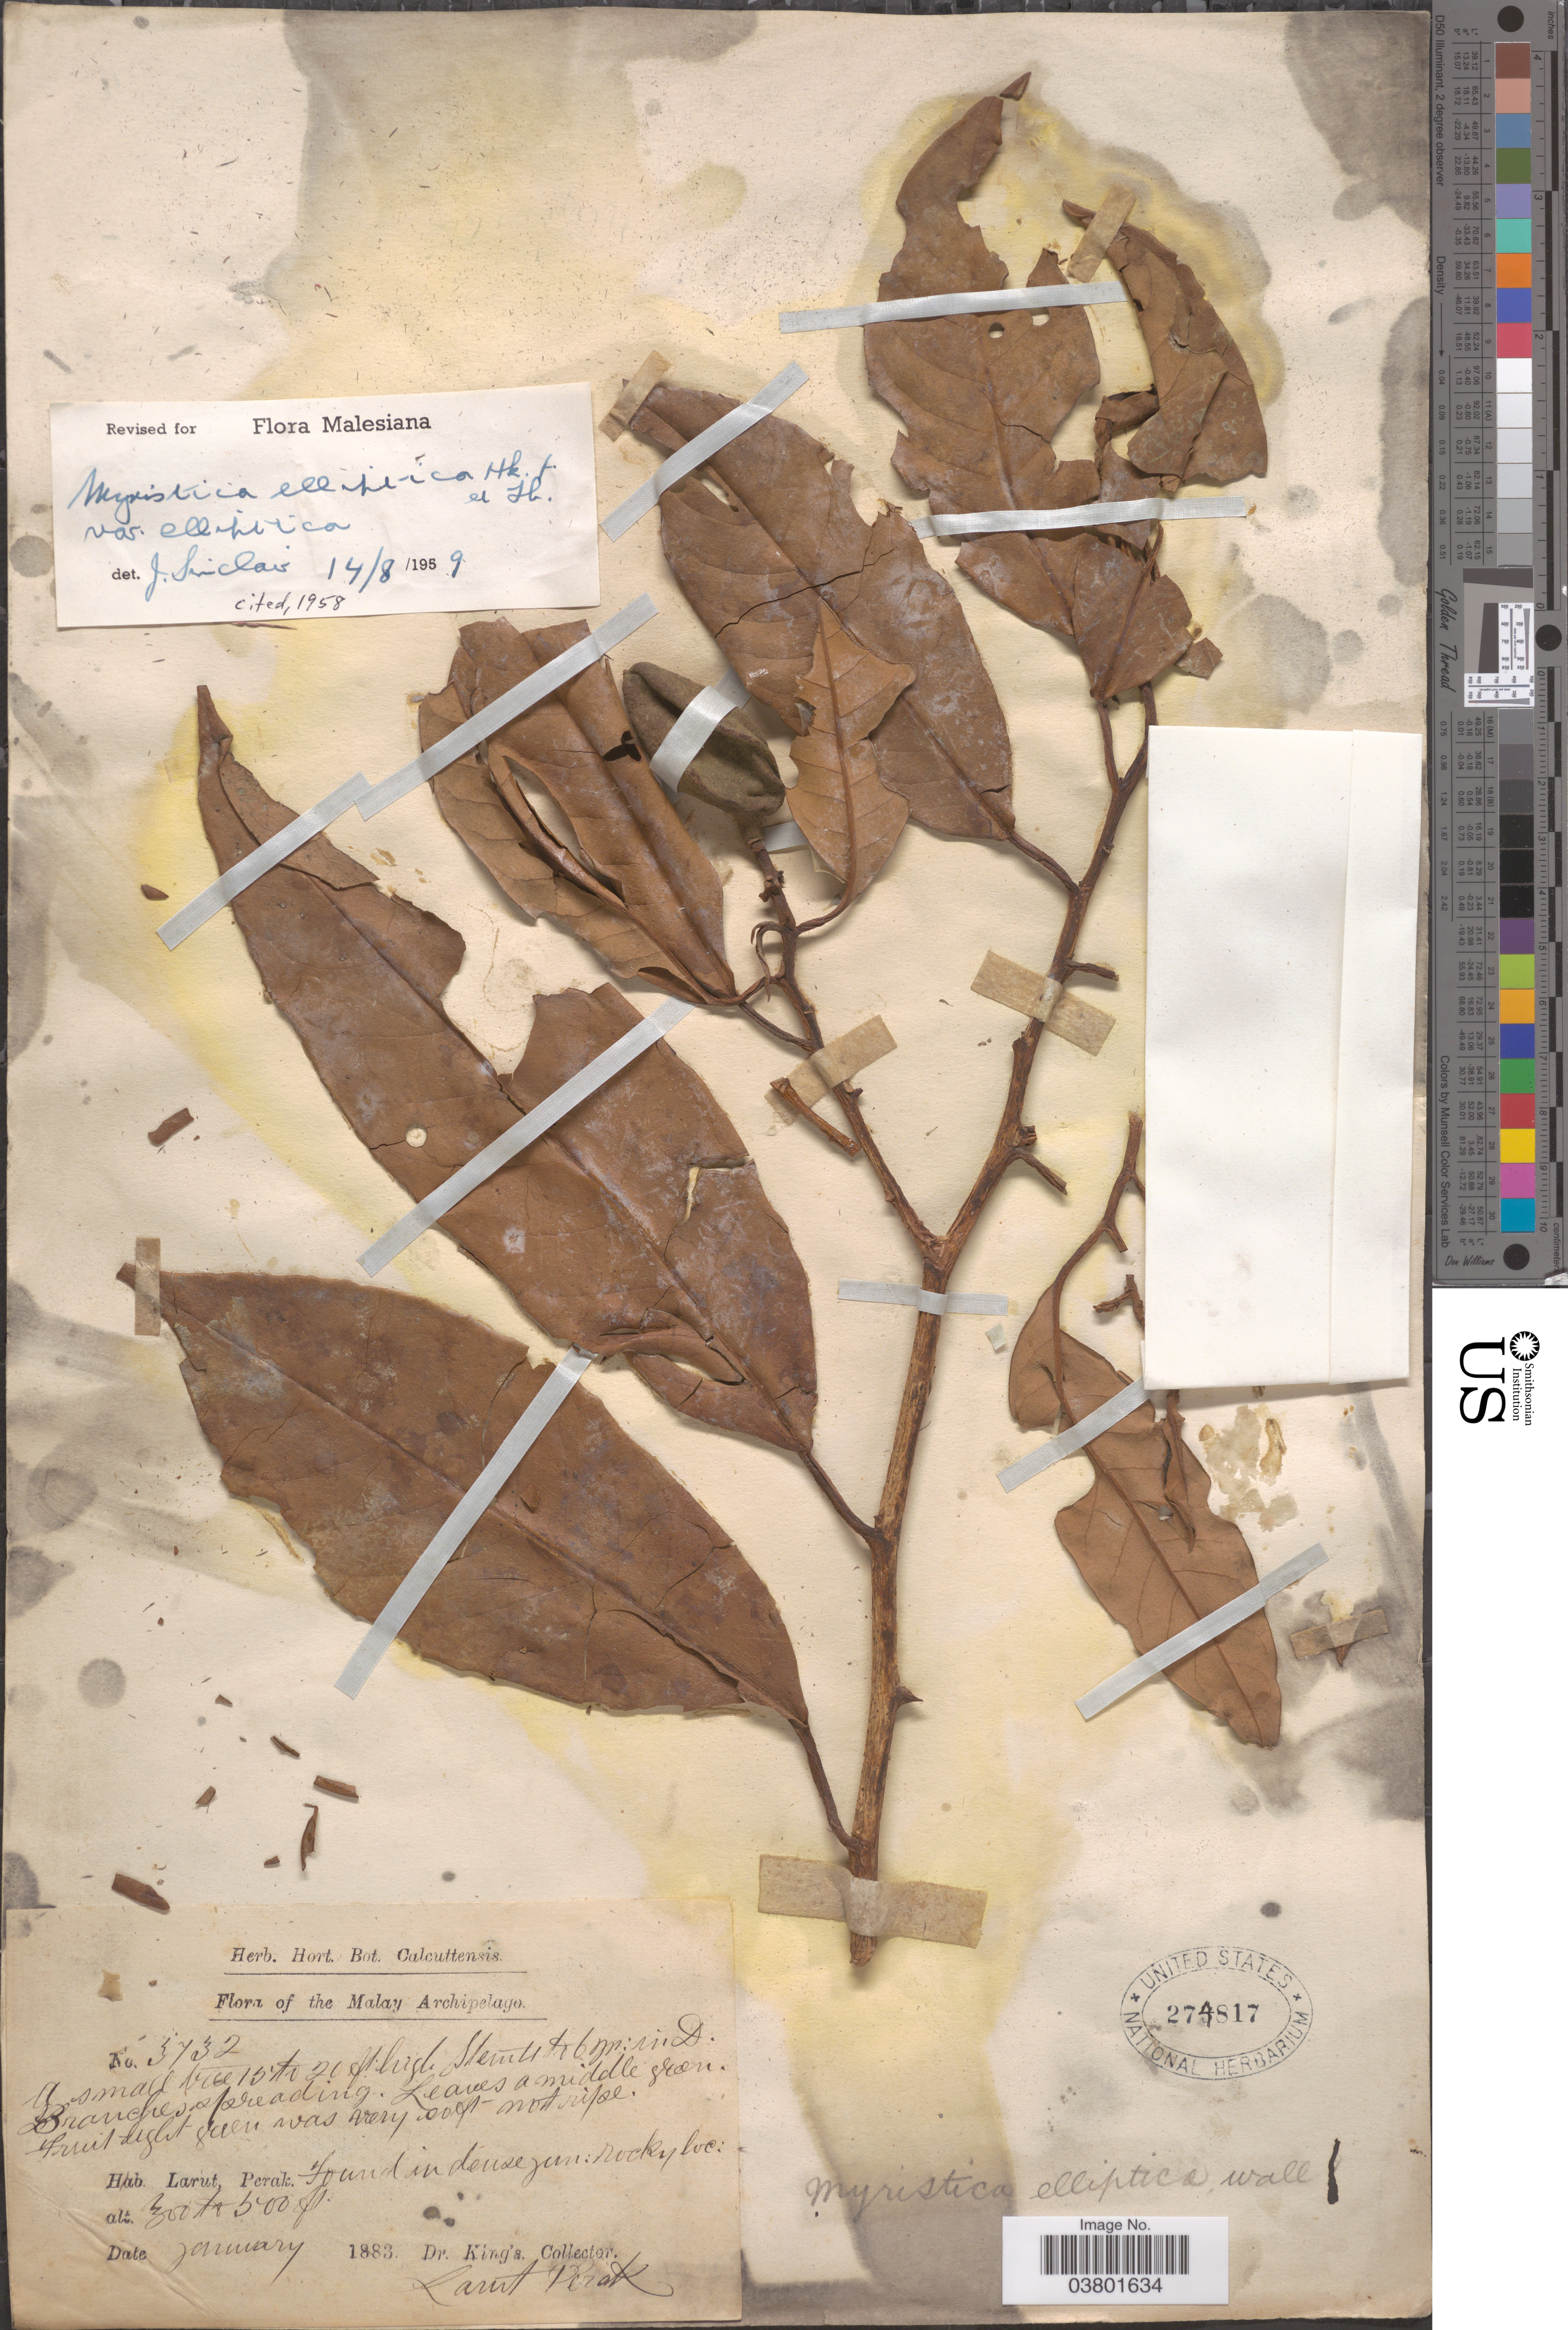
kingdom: Plantae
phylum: Tracheophyta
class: Magnoliopsida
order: Magnoliales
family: Myristicaceae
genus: Myristica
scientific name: Myristica elliptica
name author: Wall.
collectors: Dr. King's collector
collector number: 3732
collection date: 1883-01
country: Malaysia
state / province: Perak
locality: Malay Archipelago. Larut.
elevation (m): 91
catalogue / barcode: US 274817